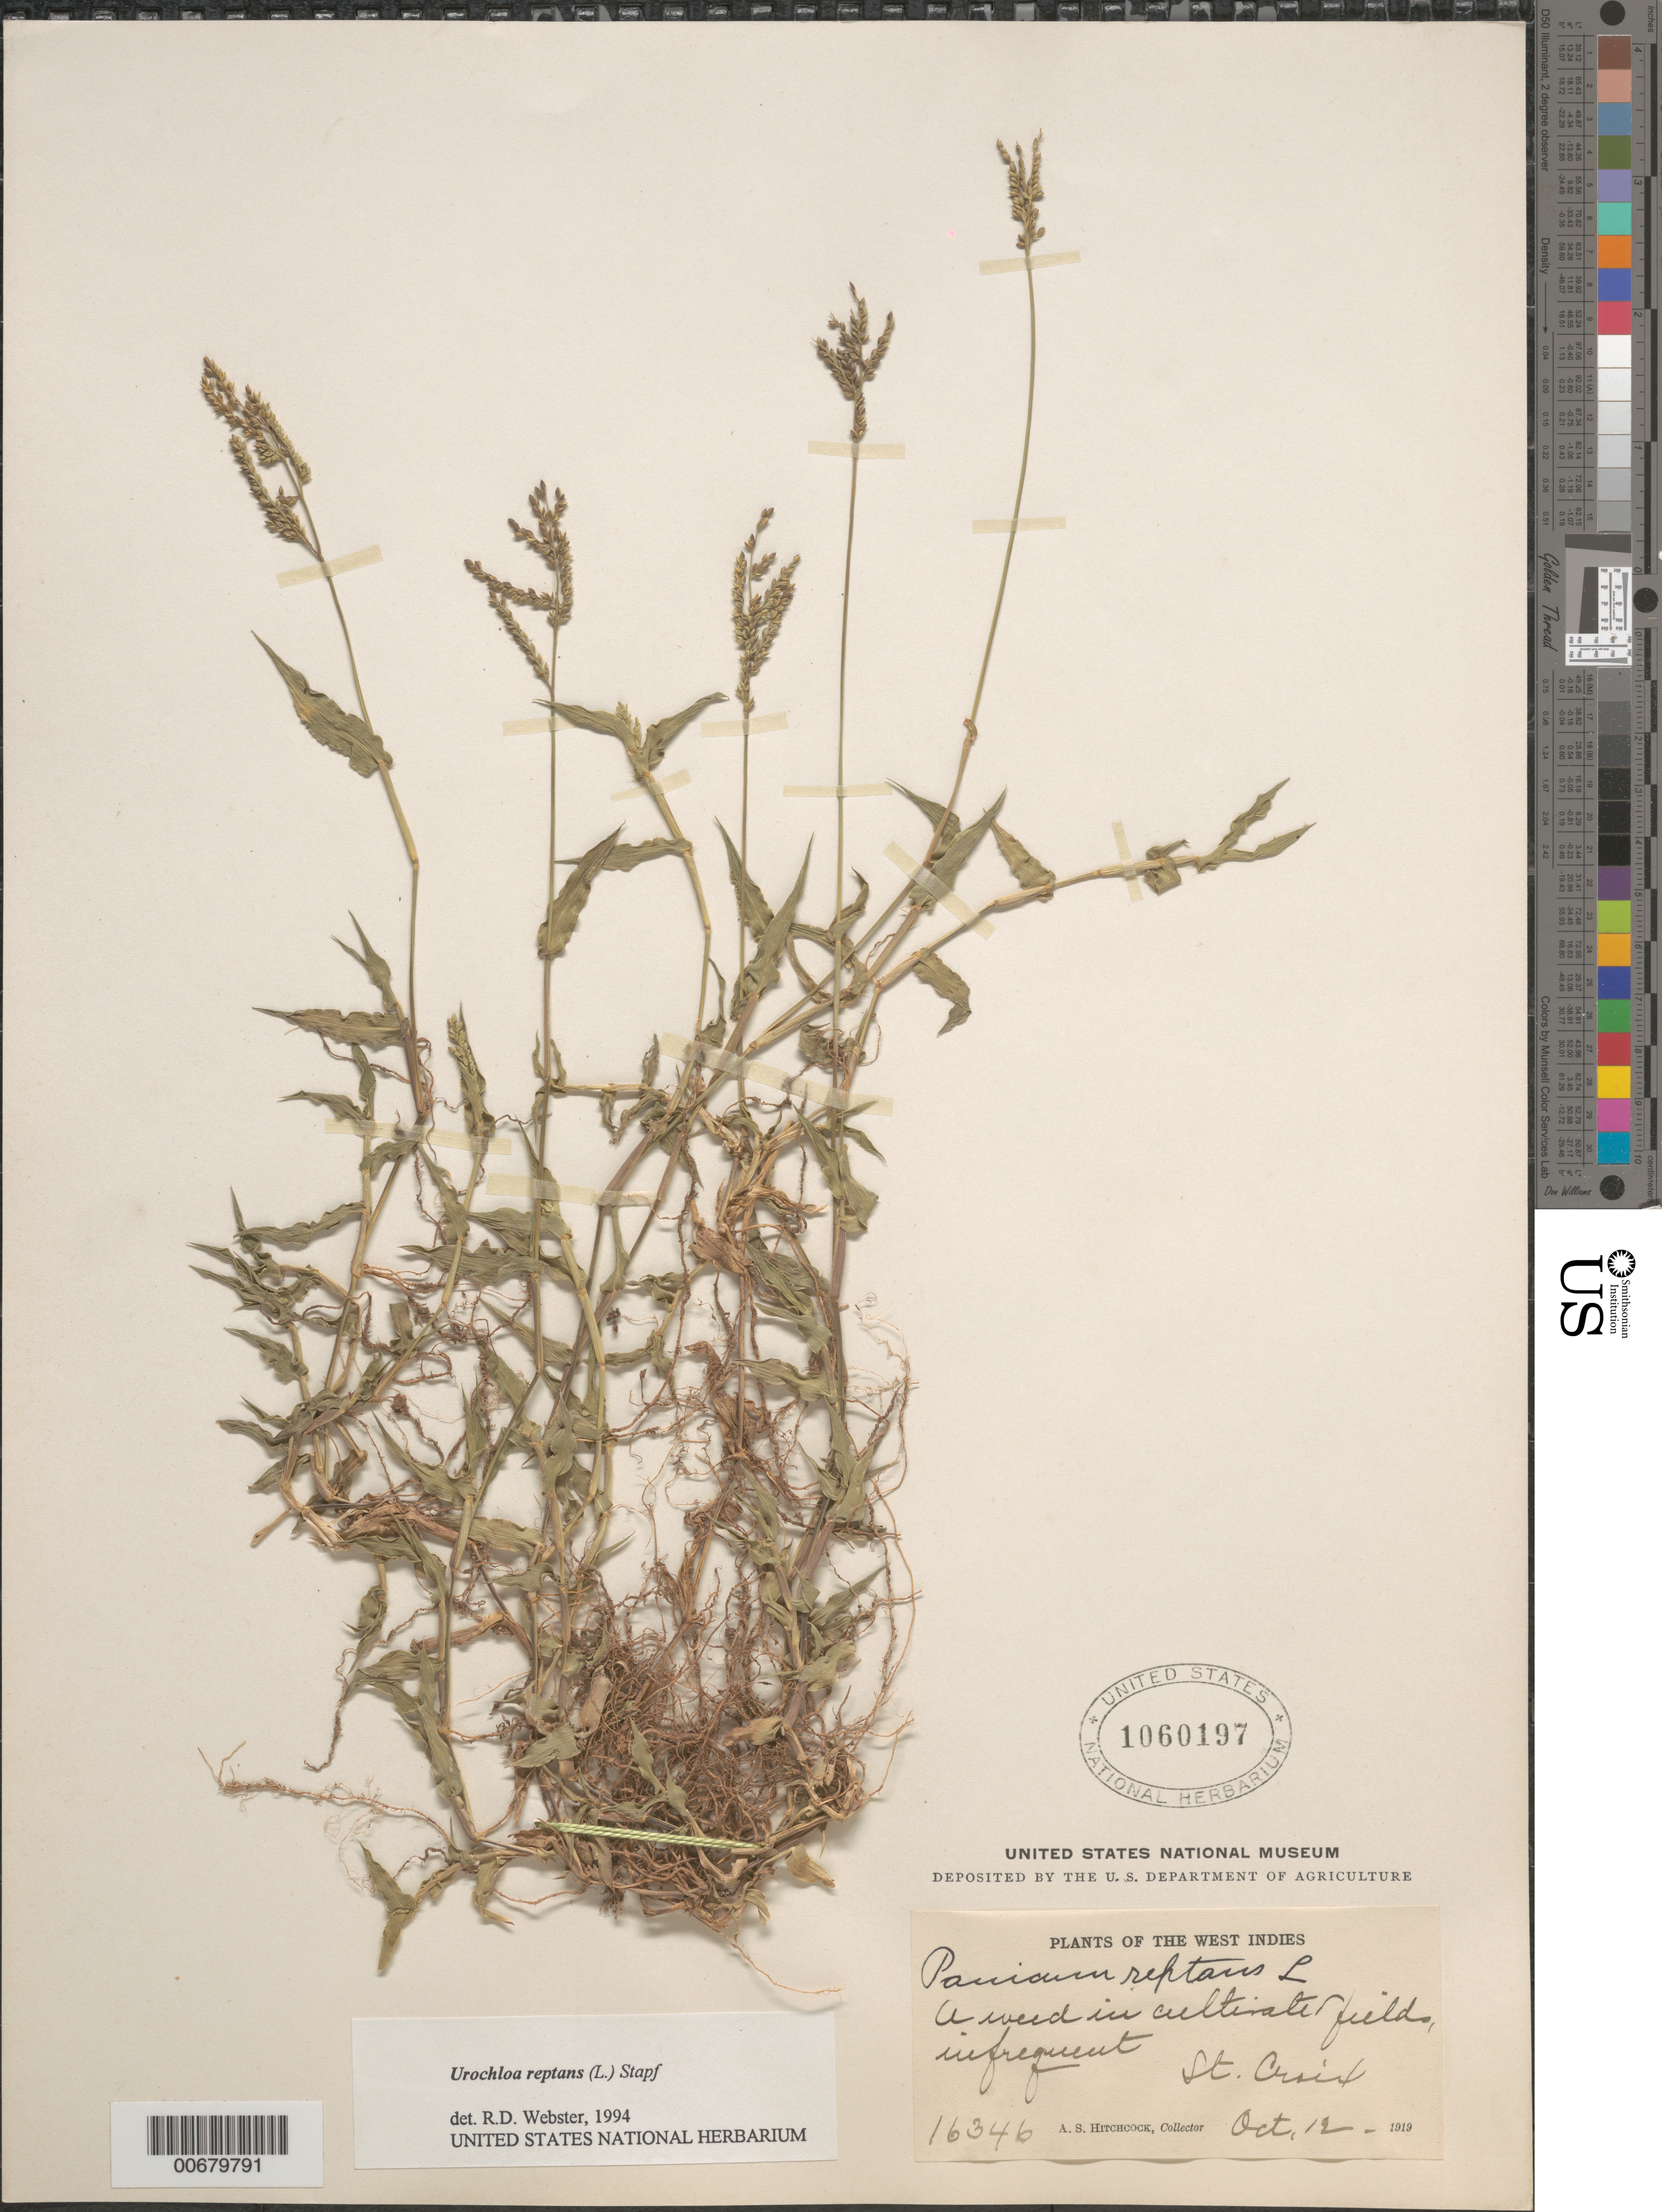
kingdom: Plantae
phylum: Tracheophyta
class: Liliopsida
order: Poales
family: Poaceae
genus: Urochloa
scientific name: Urochloa reptans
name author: (L.) Stapf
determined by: Webster, Robert D.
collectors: A. S. Hitchcock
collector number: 16346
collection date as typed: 12 Oct 1919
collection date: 1919-10-12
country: U.S. Virgin Islands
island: St. Croix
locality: St. Croix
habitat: Cultivated field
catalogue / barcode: US 1060197